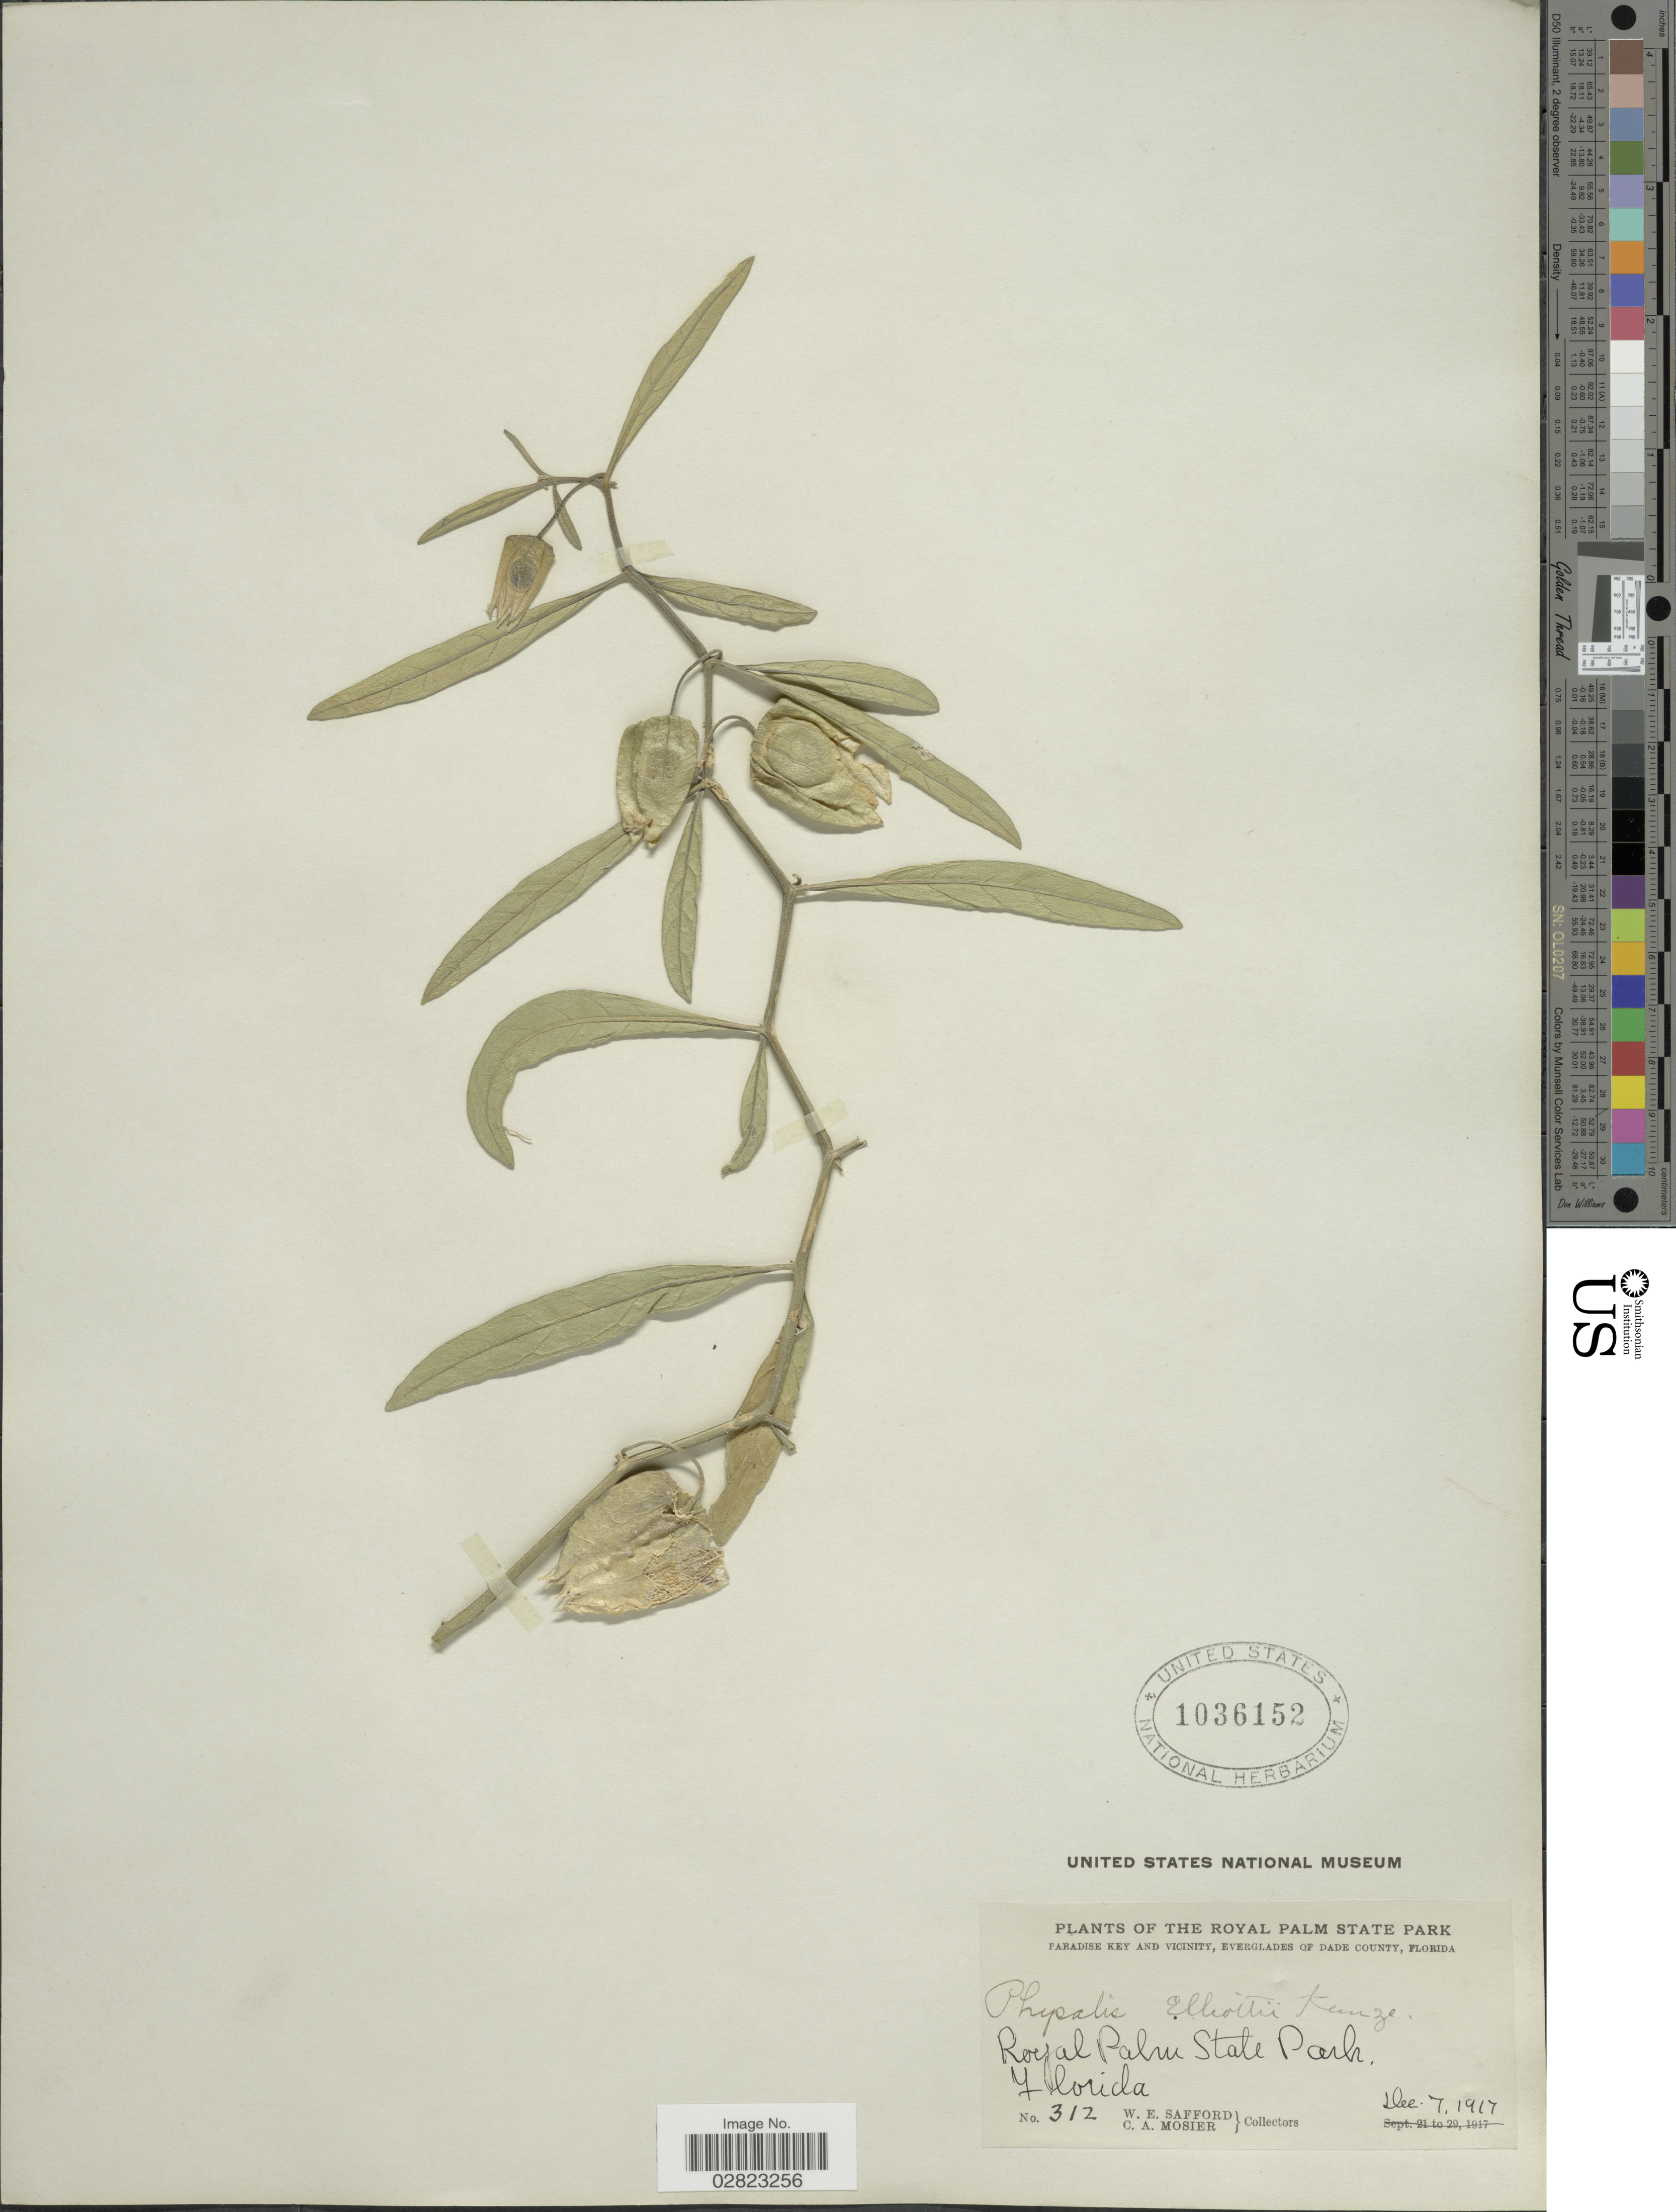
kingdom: Plantae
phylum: Tracheophyta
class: Magnoliopsida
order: Solanales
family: Solanaceae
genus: Physalis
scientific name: Physalis elliottii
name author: Kunze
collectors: W. E. Safford & C. A. Mosier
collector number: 312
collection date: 1917-12-07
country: United States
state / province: Florida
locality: Paradise Key and Vicinity, Everglades of Dade County, Royal Palm State Park.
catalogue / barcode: US 1036152